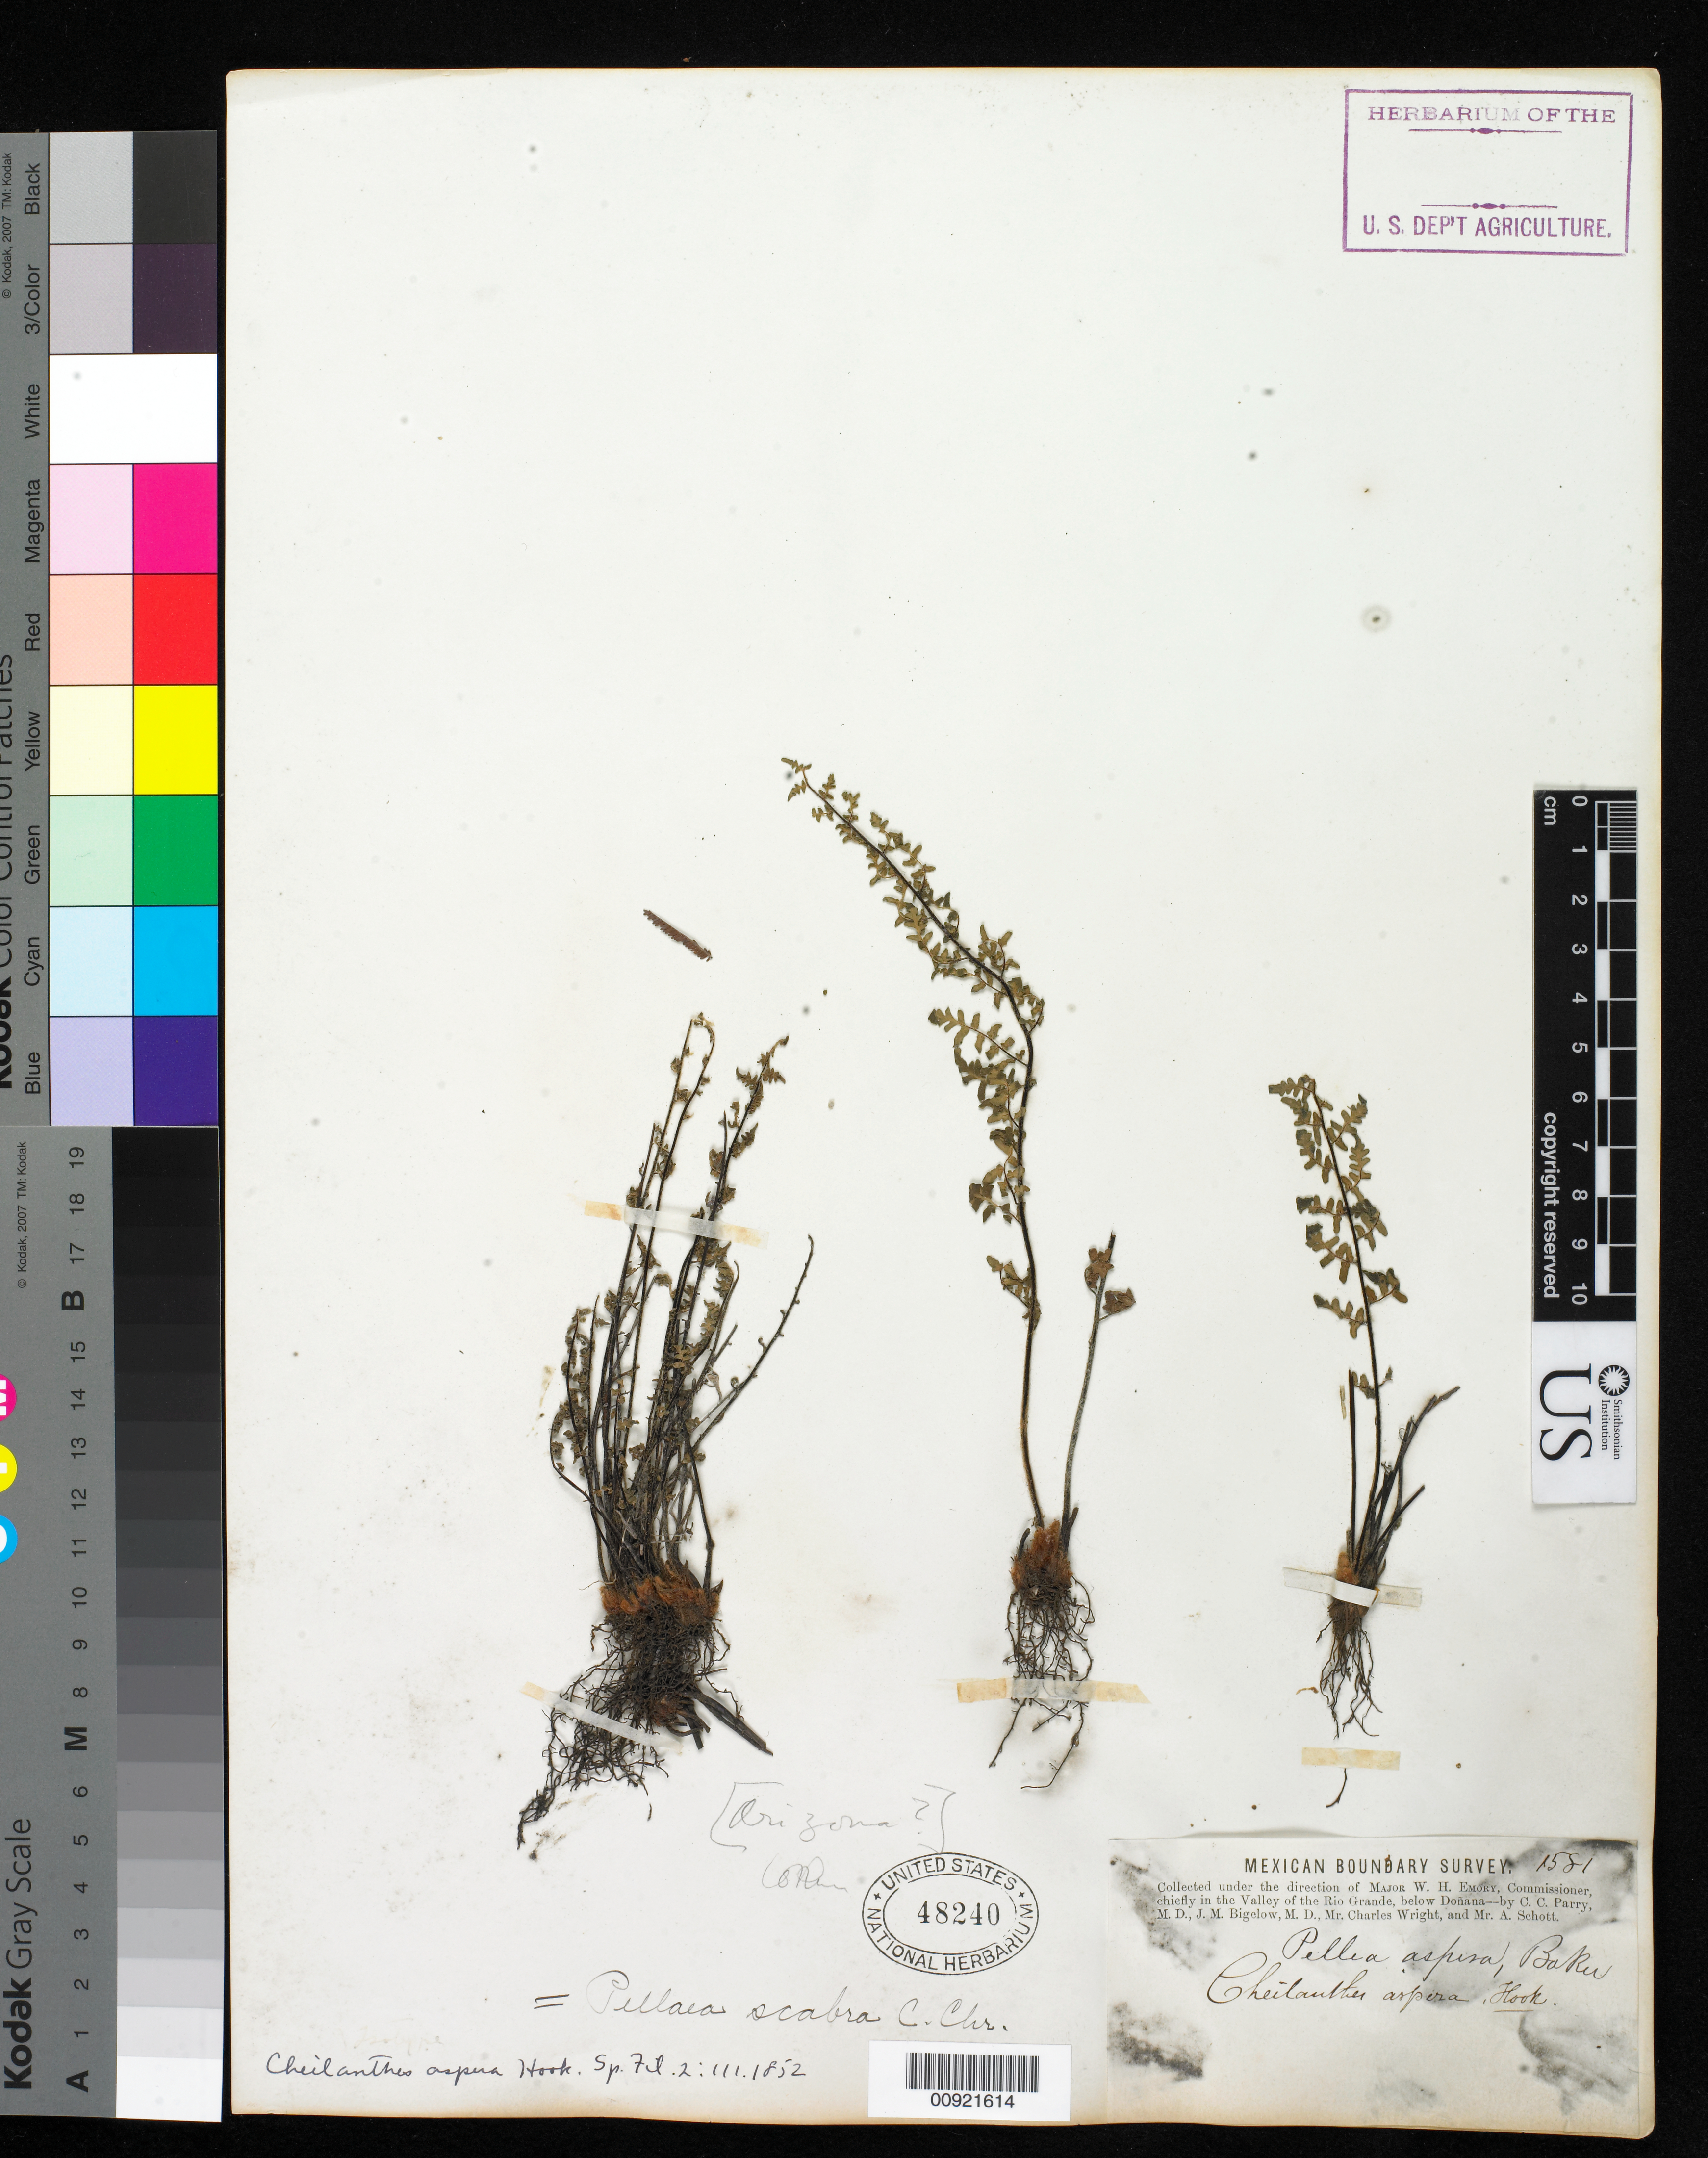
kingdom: Plantae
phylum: Tracheophyta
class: Polypodiopsida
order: Polypodiales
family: Pteridaceae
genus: Myriopteris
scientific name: Myriopteris scabra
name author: (C. Chr.) Grusz & Windham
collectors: C. C. Parry, J. M. Bigelow, C. Wright & A. C. V. Schott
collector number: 1581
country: United States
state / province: Arizona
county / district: Cochise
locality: Mexican Boundary Survey. Collected under the direction of Major W.H. Emory, Commissioner, chiefly in the Valley of the Rio Grande, below Doñana.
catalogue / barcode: US 48240